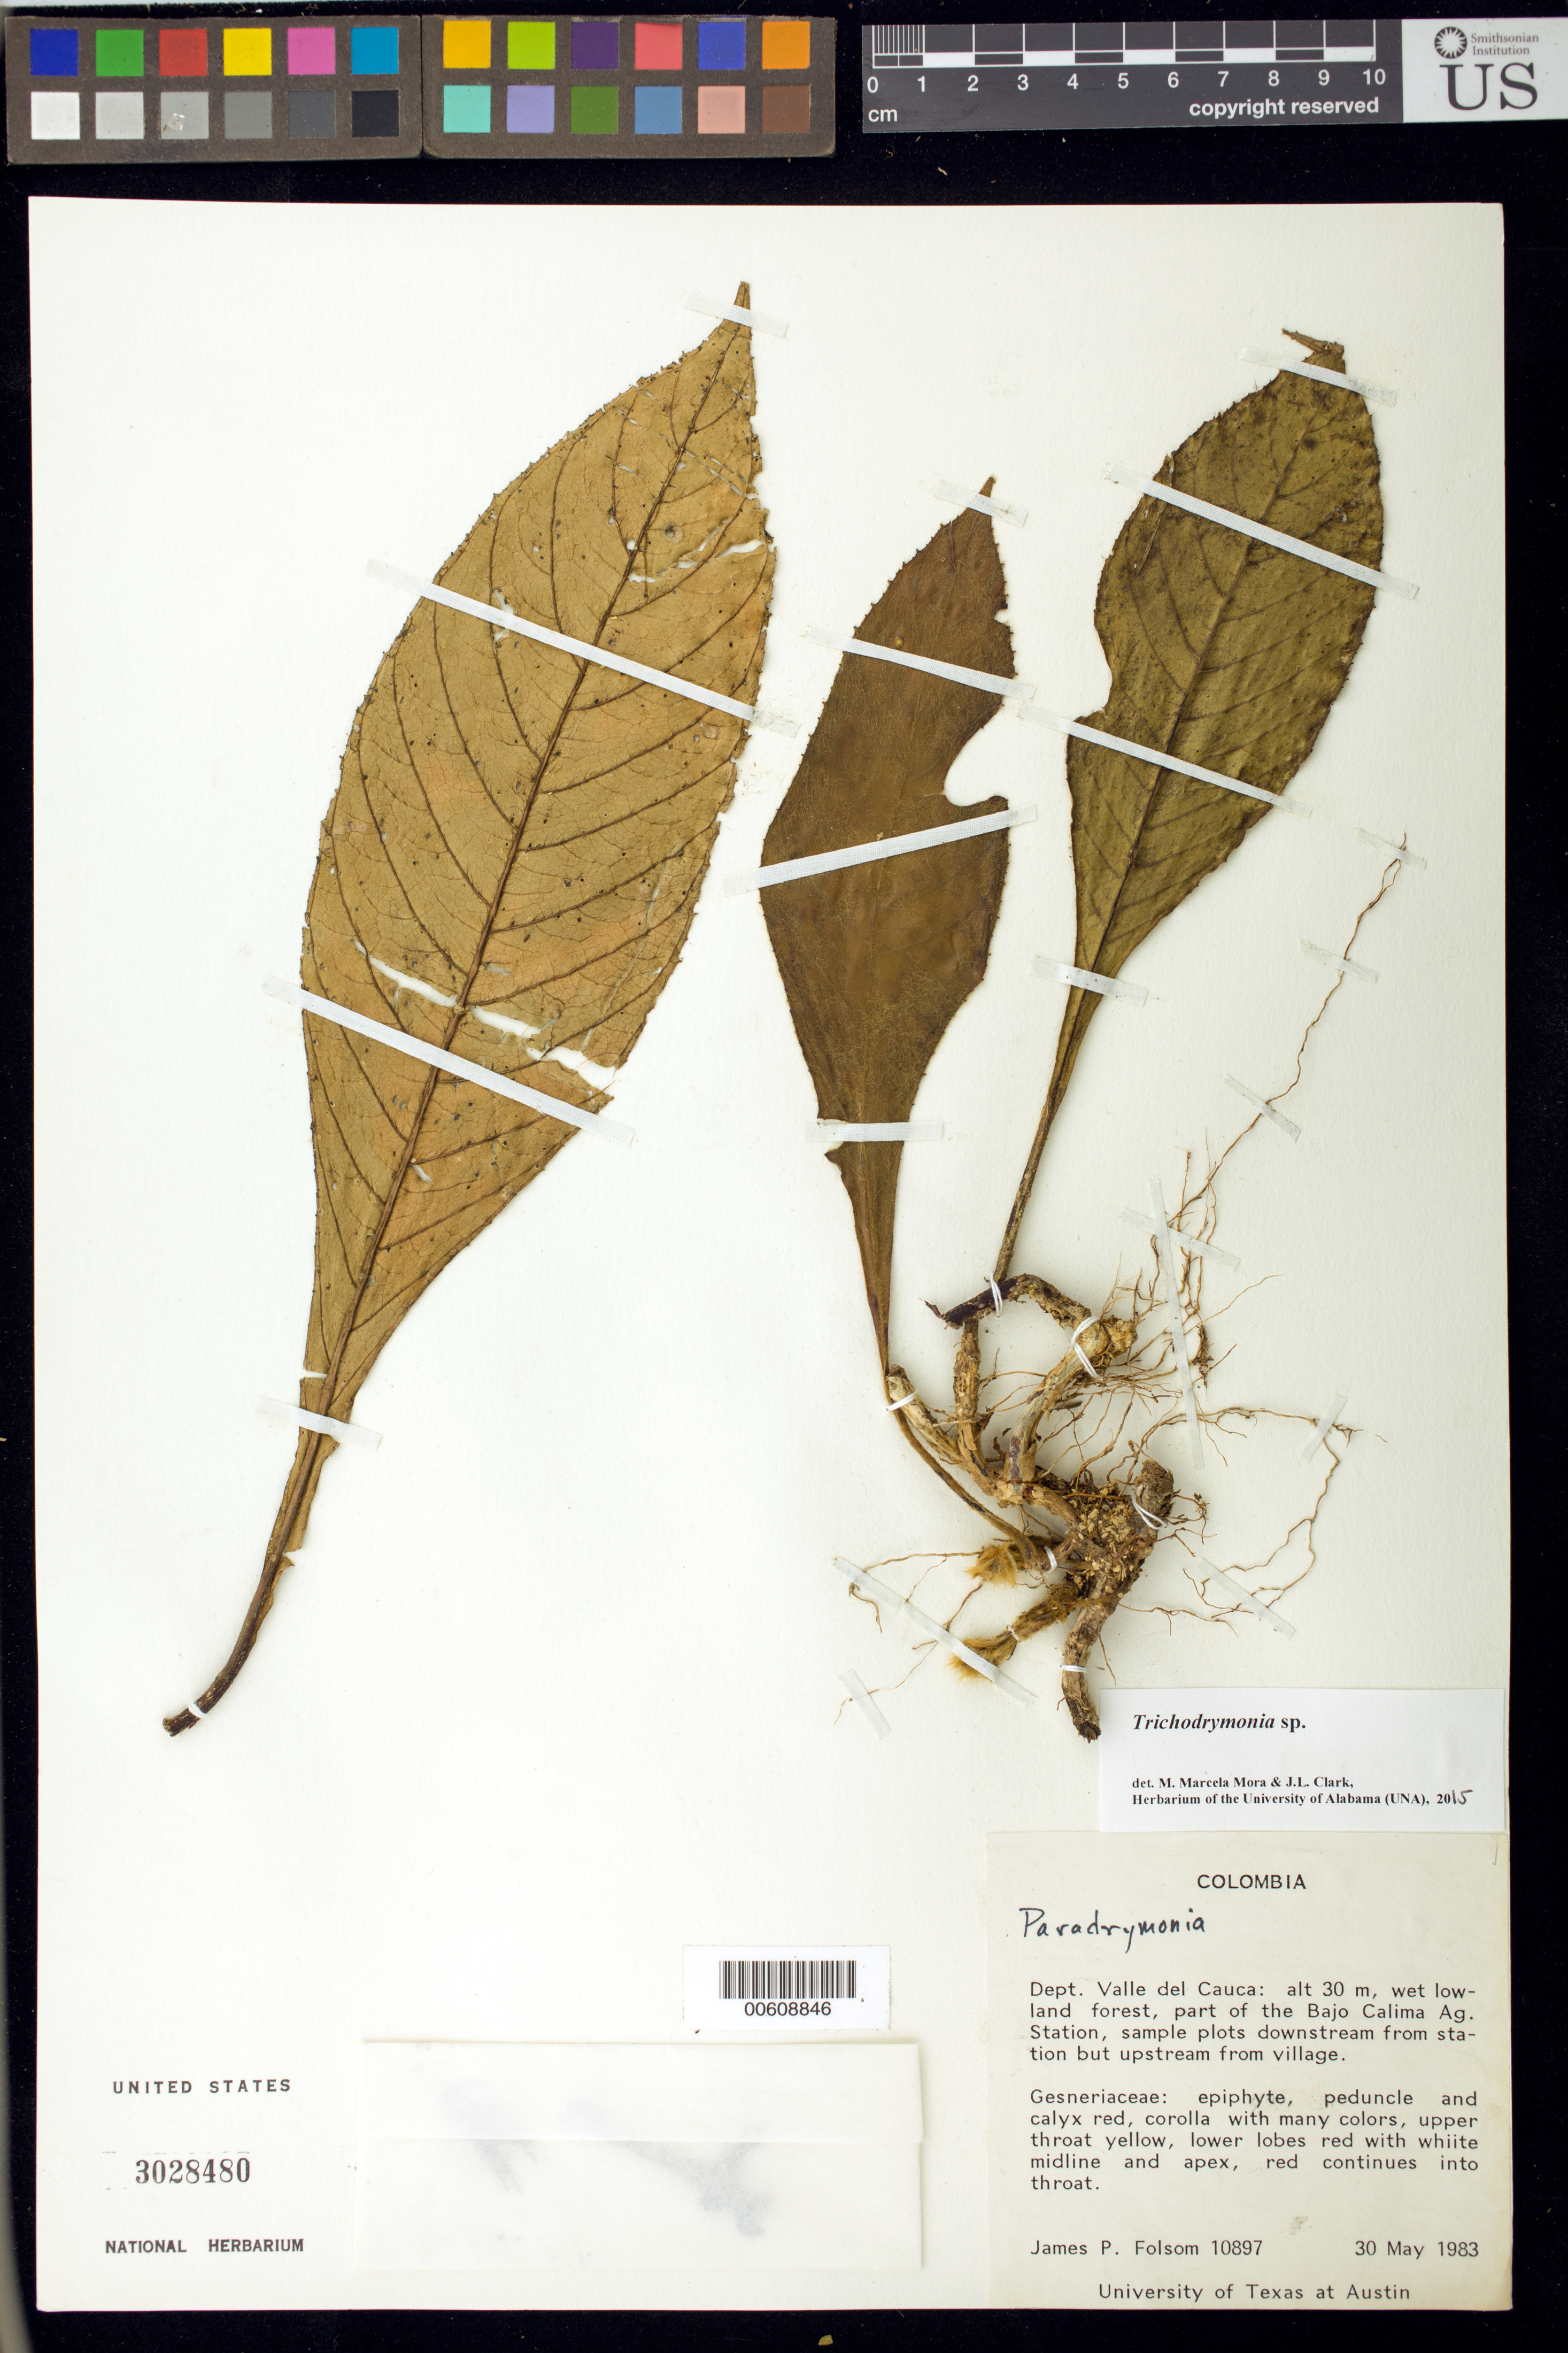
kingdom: Plantae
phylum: Tracheophyta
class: Magnoliopsida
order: Lamiales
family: Gesneriaceae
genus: Trichodrymonia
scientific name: Trichodrymonia sp.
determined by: Mora, M. M.; Clark, J. L.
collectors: J. P. Folsom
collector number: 10897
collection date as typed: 30 May 1983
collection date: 1983-05-30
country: Colombia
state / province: Valle del Cauca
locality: Part of the Bajo Calima Ag Station, sample plots downstream from station but upstream from village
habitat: Wet lowland forest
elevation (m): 30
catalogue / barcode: US 3028480